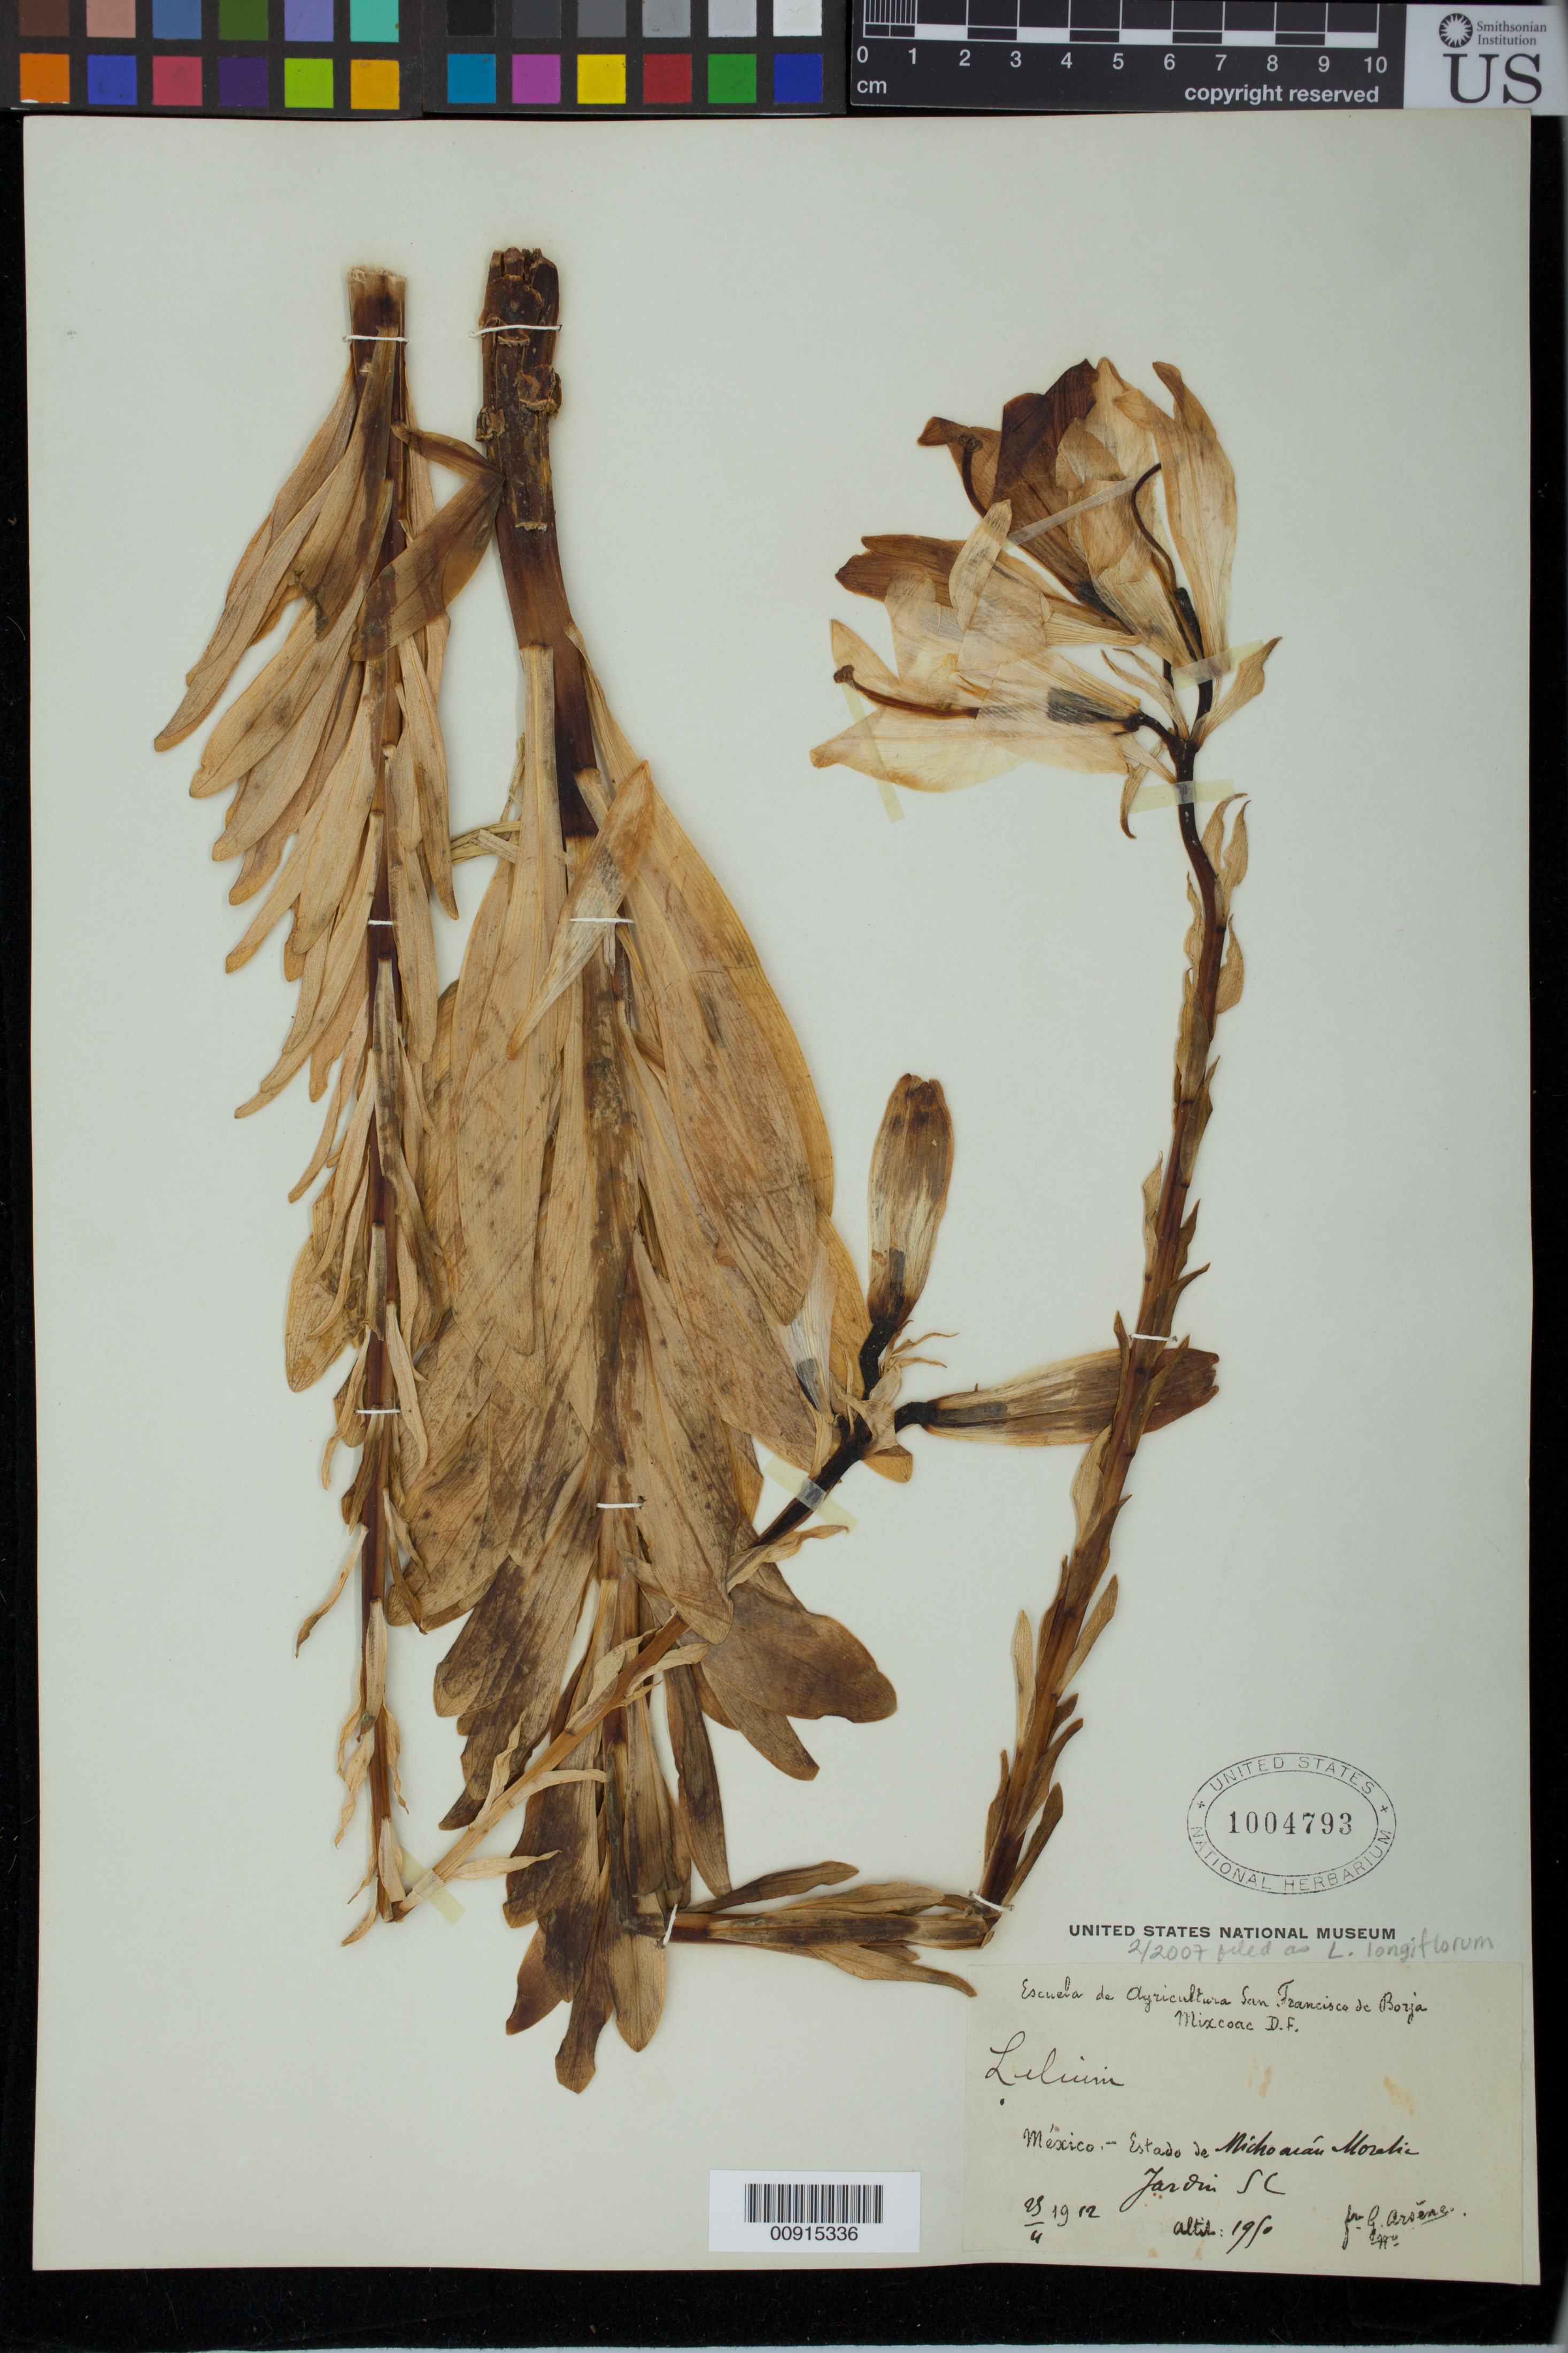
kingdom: Plantae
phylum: Tracheophyta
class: Liliopsida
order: Liliales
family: Liliaceae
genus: Lilium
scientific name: Lilium lancifolium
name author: Thunb.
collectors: Bro. G. Arsène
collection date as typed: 25 Apr 1912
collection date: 1912-04-25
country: Mexico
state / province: Michoacán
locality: Estado de Michoacán, Morelia, Jardín SC.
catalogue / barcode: US 1004793